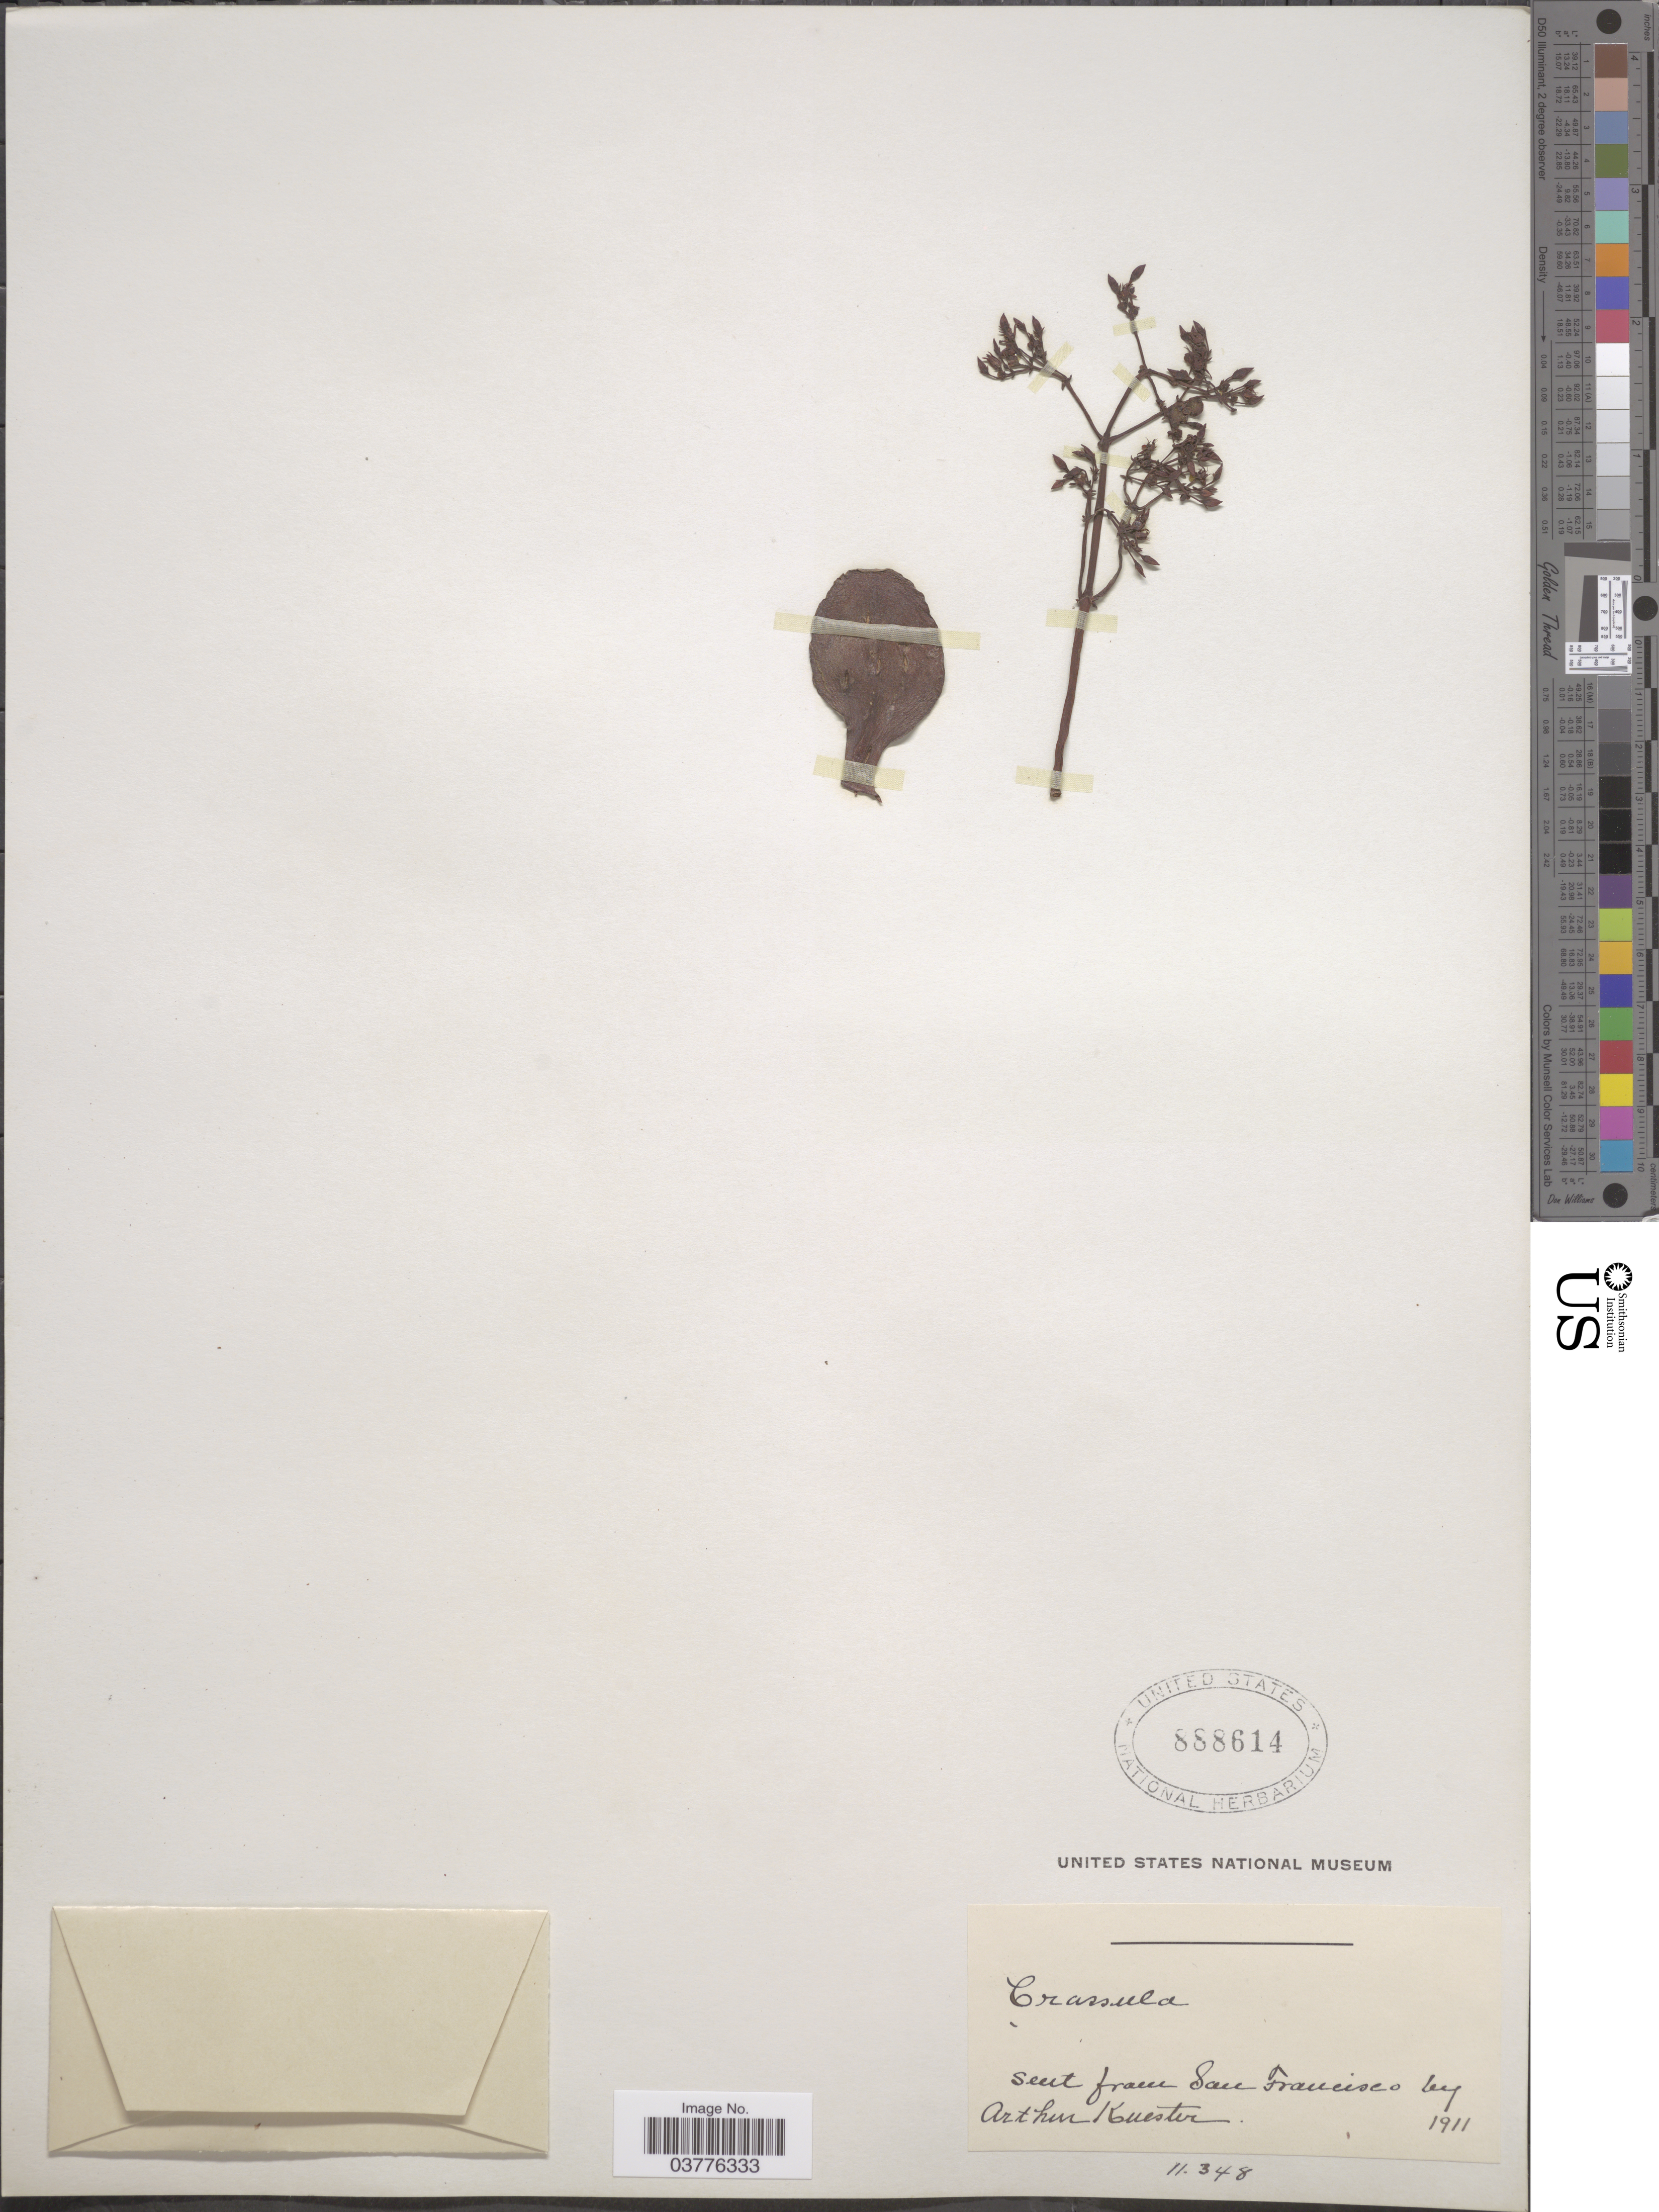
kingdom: Plantae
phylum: Tracheophyta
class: Magnoliopsida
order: Saxifragales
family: Crassulaceae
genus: Crassula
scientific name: Crassula sp.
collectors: A. Kuester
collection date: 1911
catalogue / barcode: US 888614